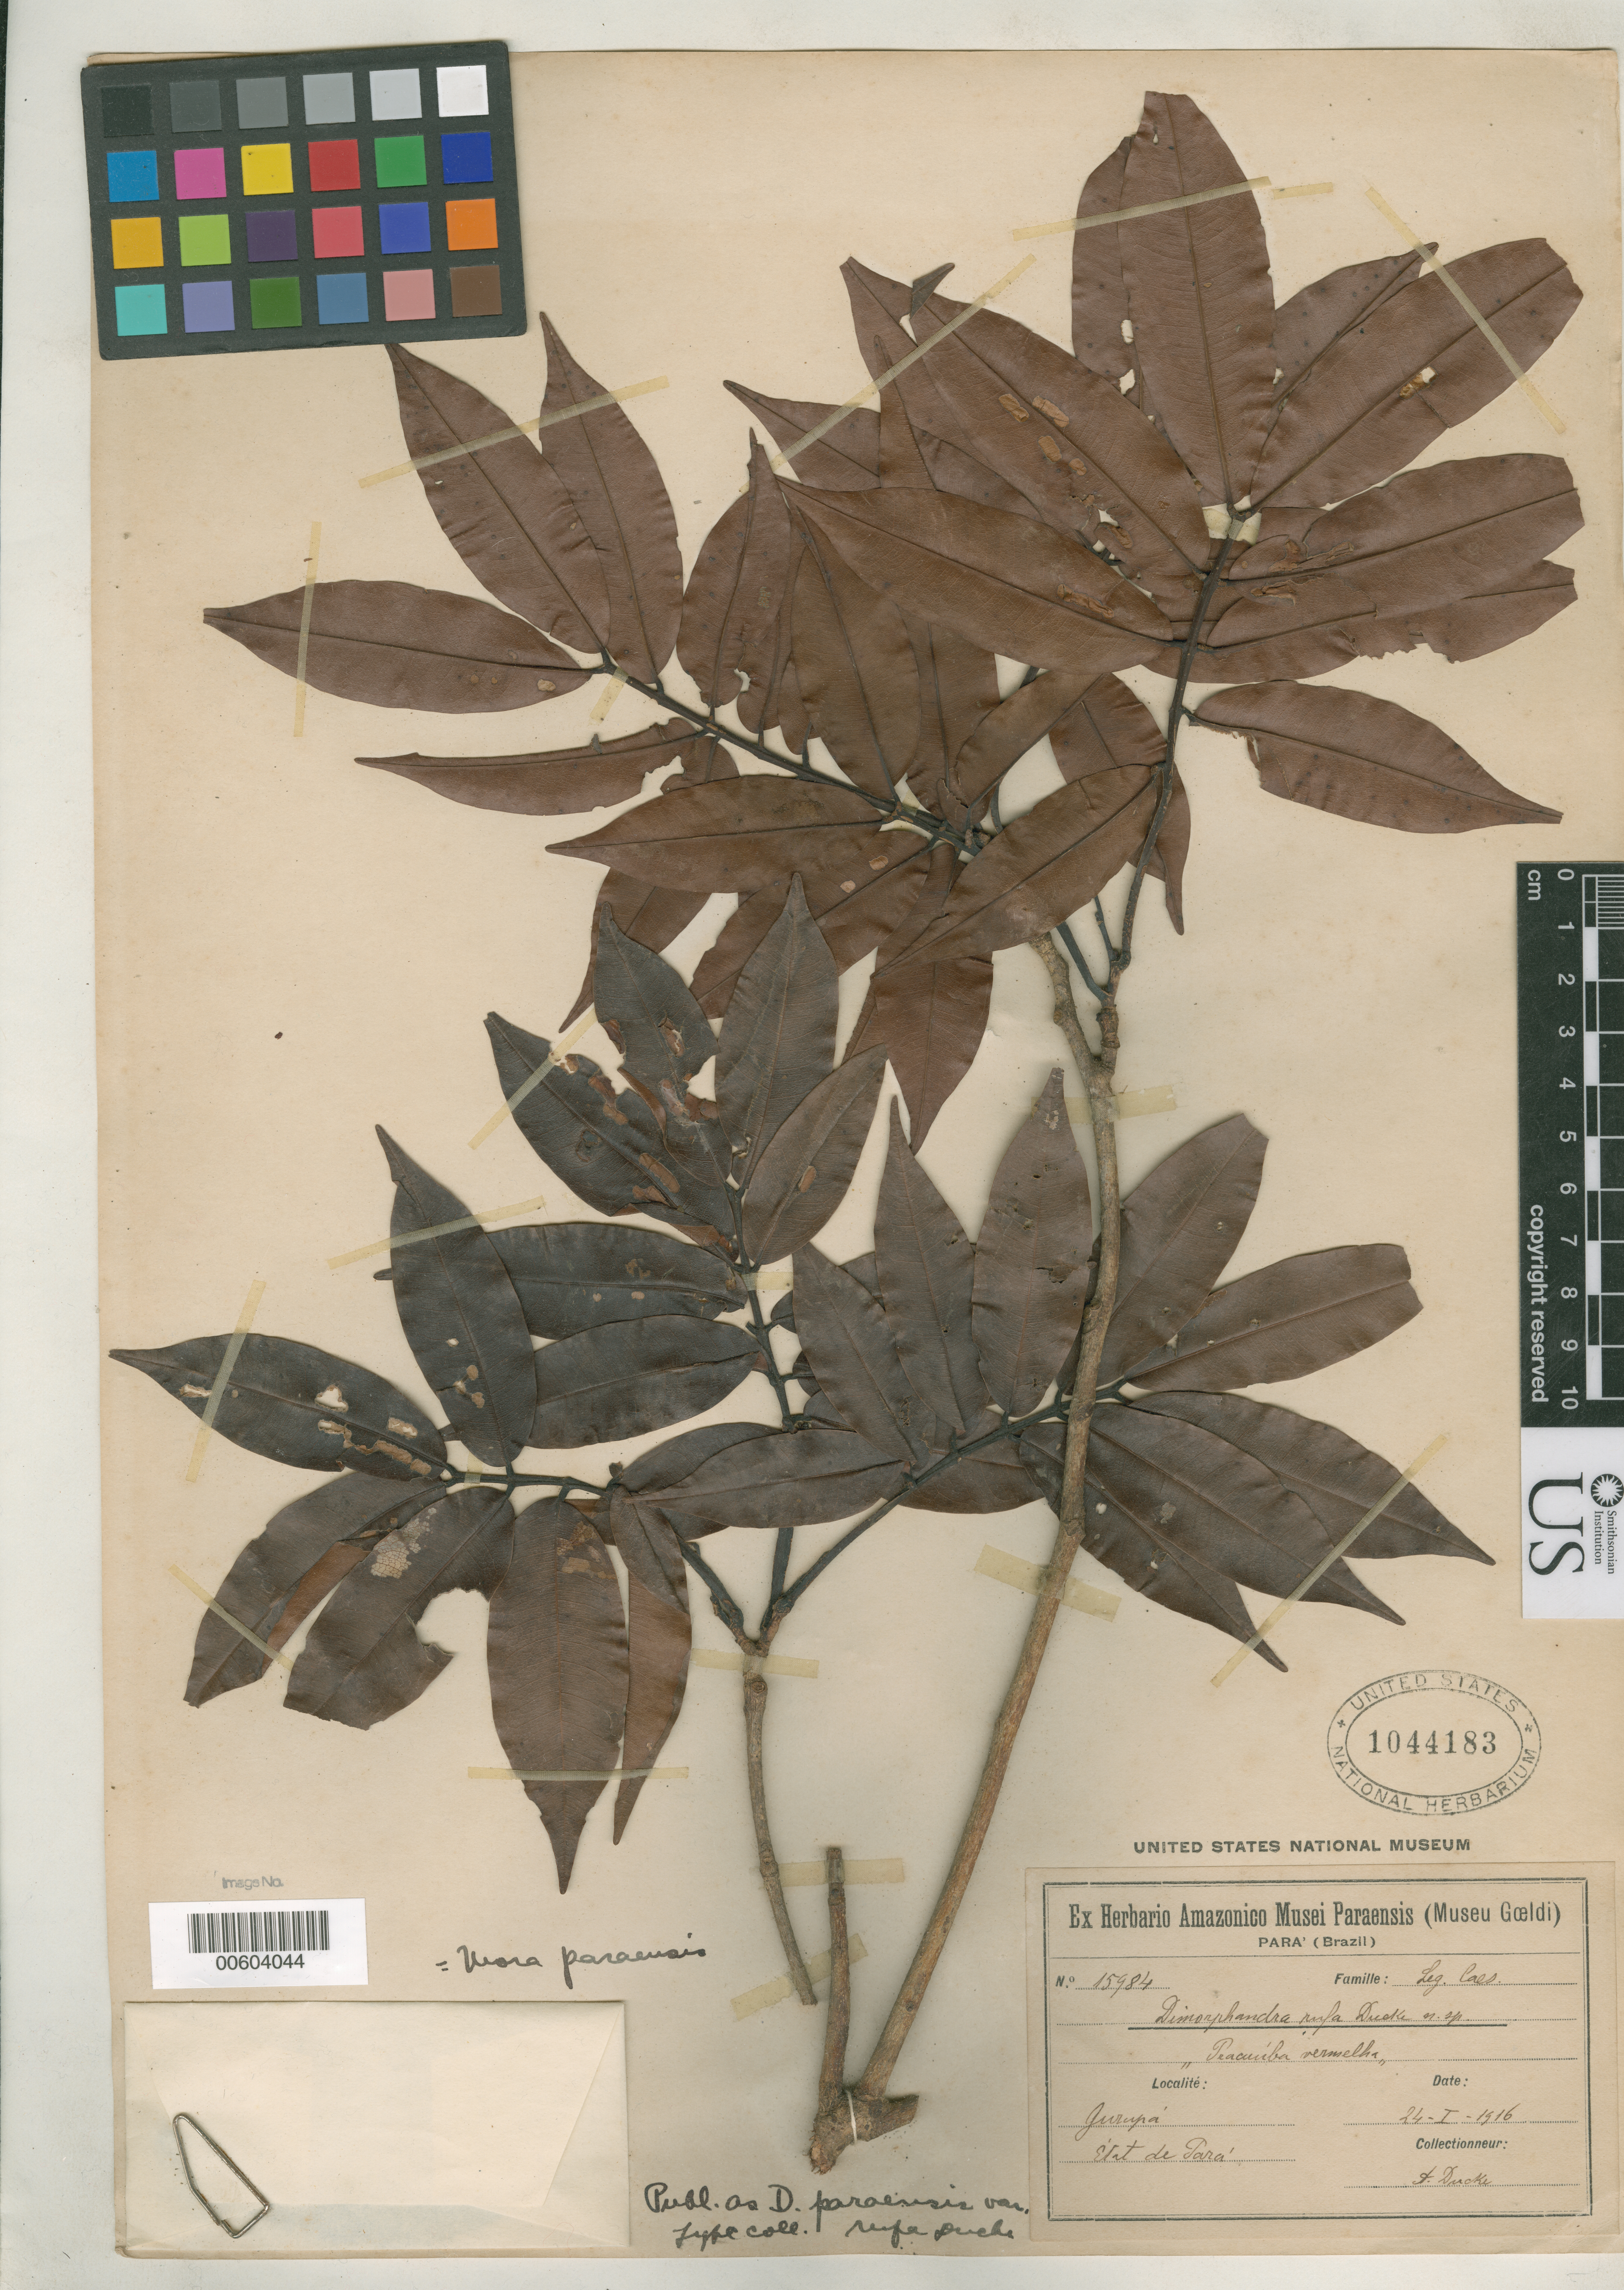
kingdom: Plantae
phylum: Tracheophyta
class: Magnoliopsida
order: Fabales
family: Fabaceae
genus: Dimorphandra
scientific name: Dimorphandra paraensis var. rufa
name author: Ducke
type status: Isotype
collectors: A. Ducke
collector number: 15984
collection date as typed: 24 Jan 1916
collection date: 1916-01-24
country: Brazil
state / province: Pará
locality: Jurupa.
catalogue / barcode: US 1044183